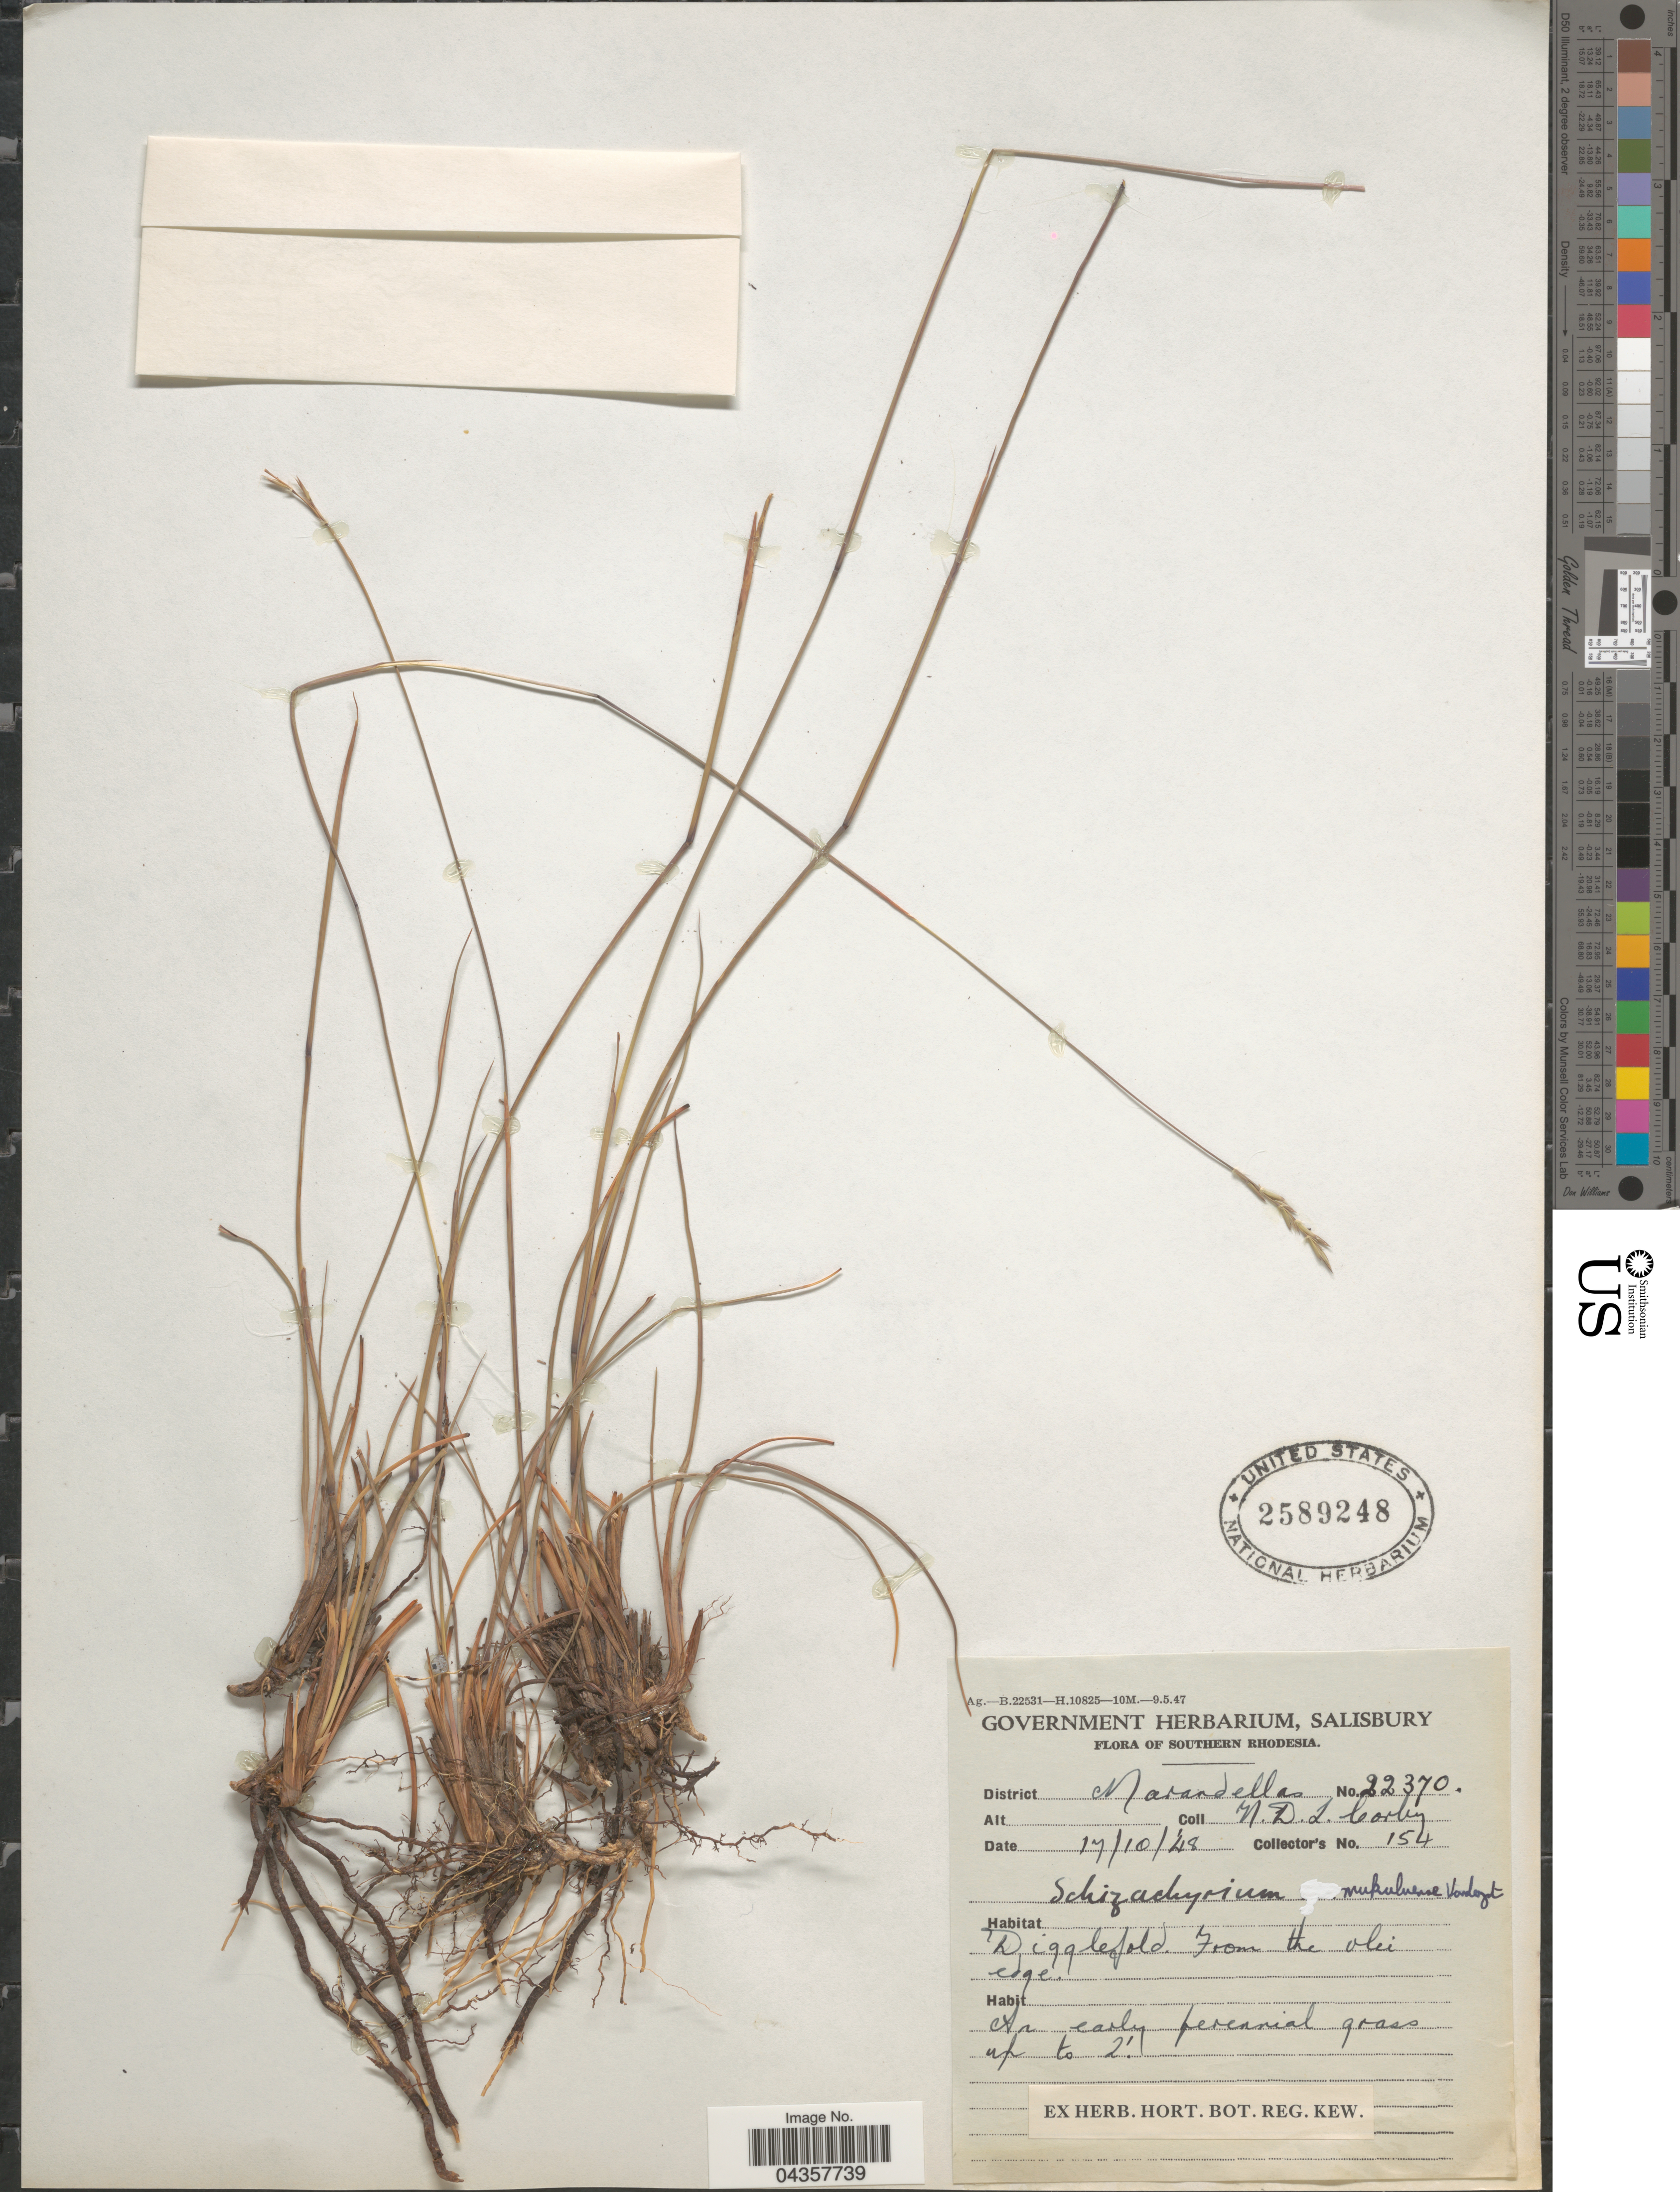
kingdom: Plantae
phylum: Tracheophyta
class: Liliopsida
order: Poales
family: Poaceae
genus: Schizachyrium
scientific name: Schizachyrium mukuluense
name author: Vanderyst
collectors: H. Corby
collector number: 154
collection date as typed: Transcribed d/m/y: 17/10/48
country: Zimbabwe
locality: Southern Rhodesia. District Narandellas. Digglefold from the vlei edge.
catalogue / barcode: US 2589248